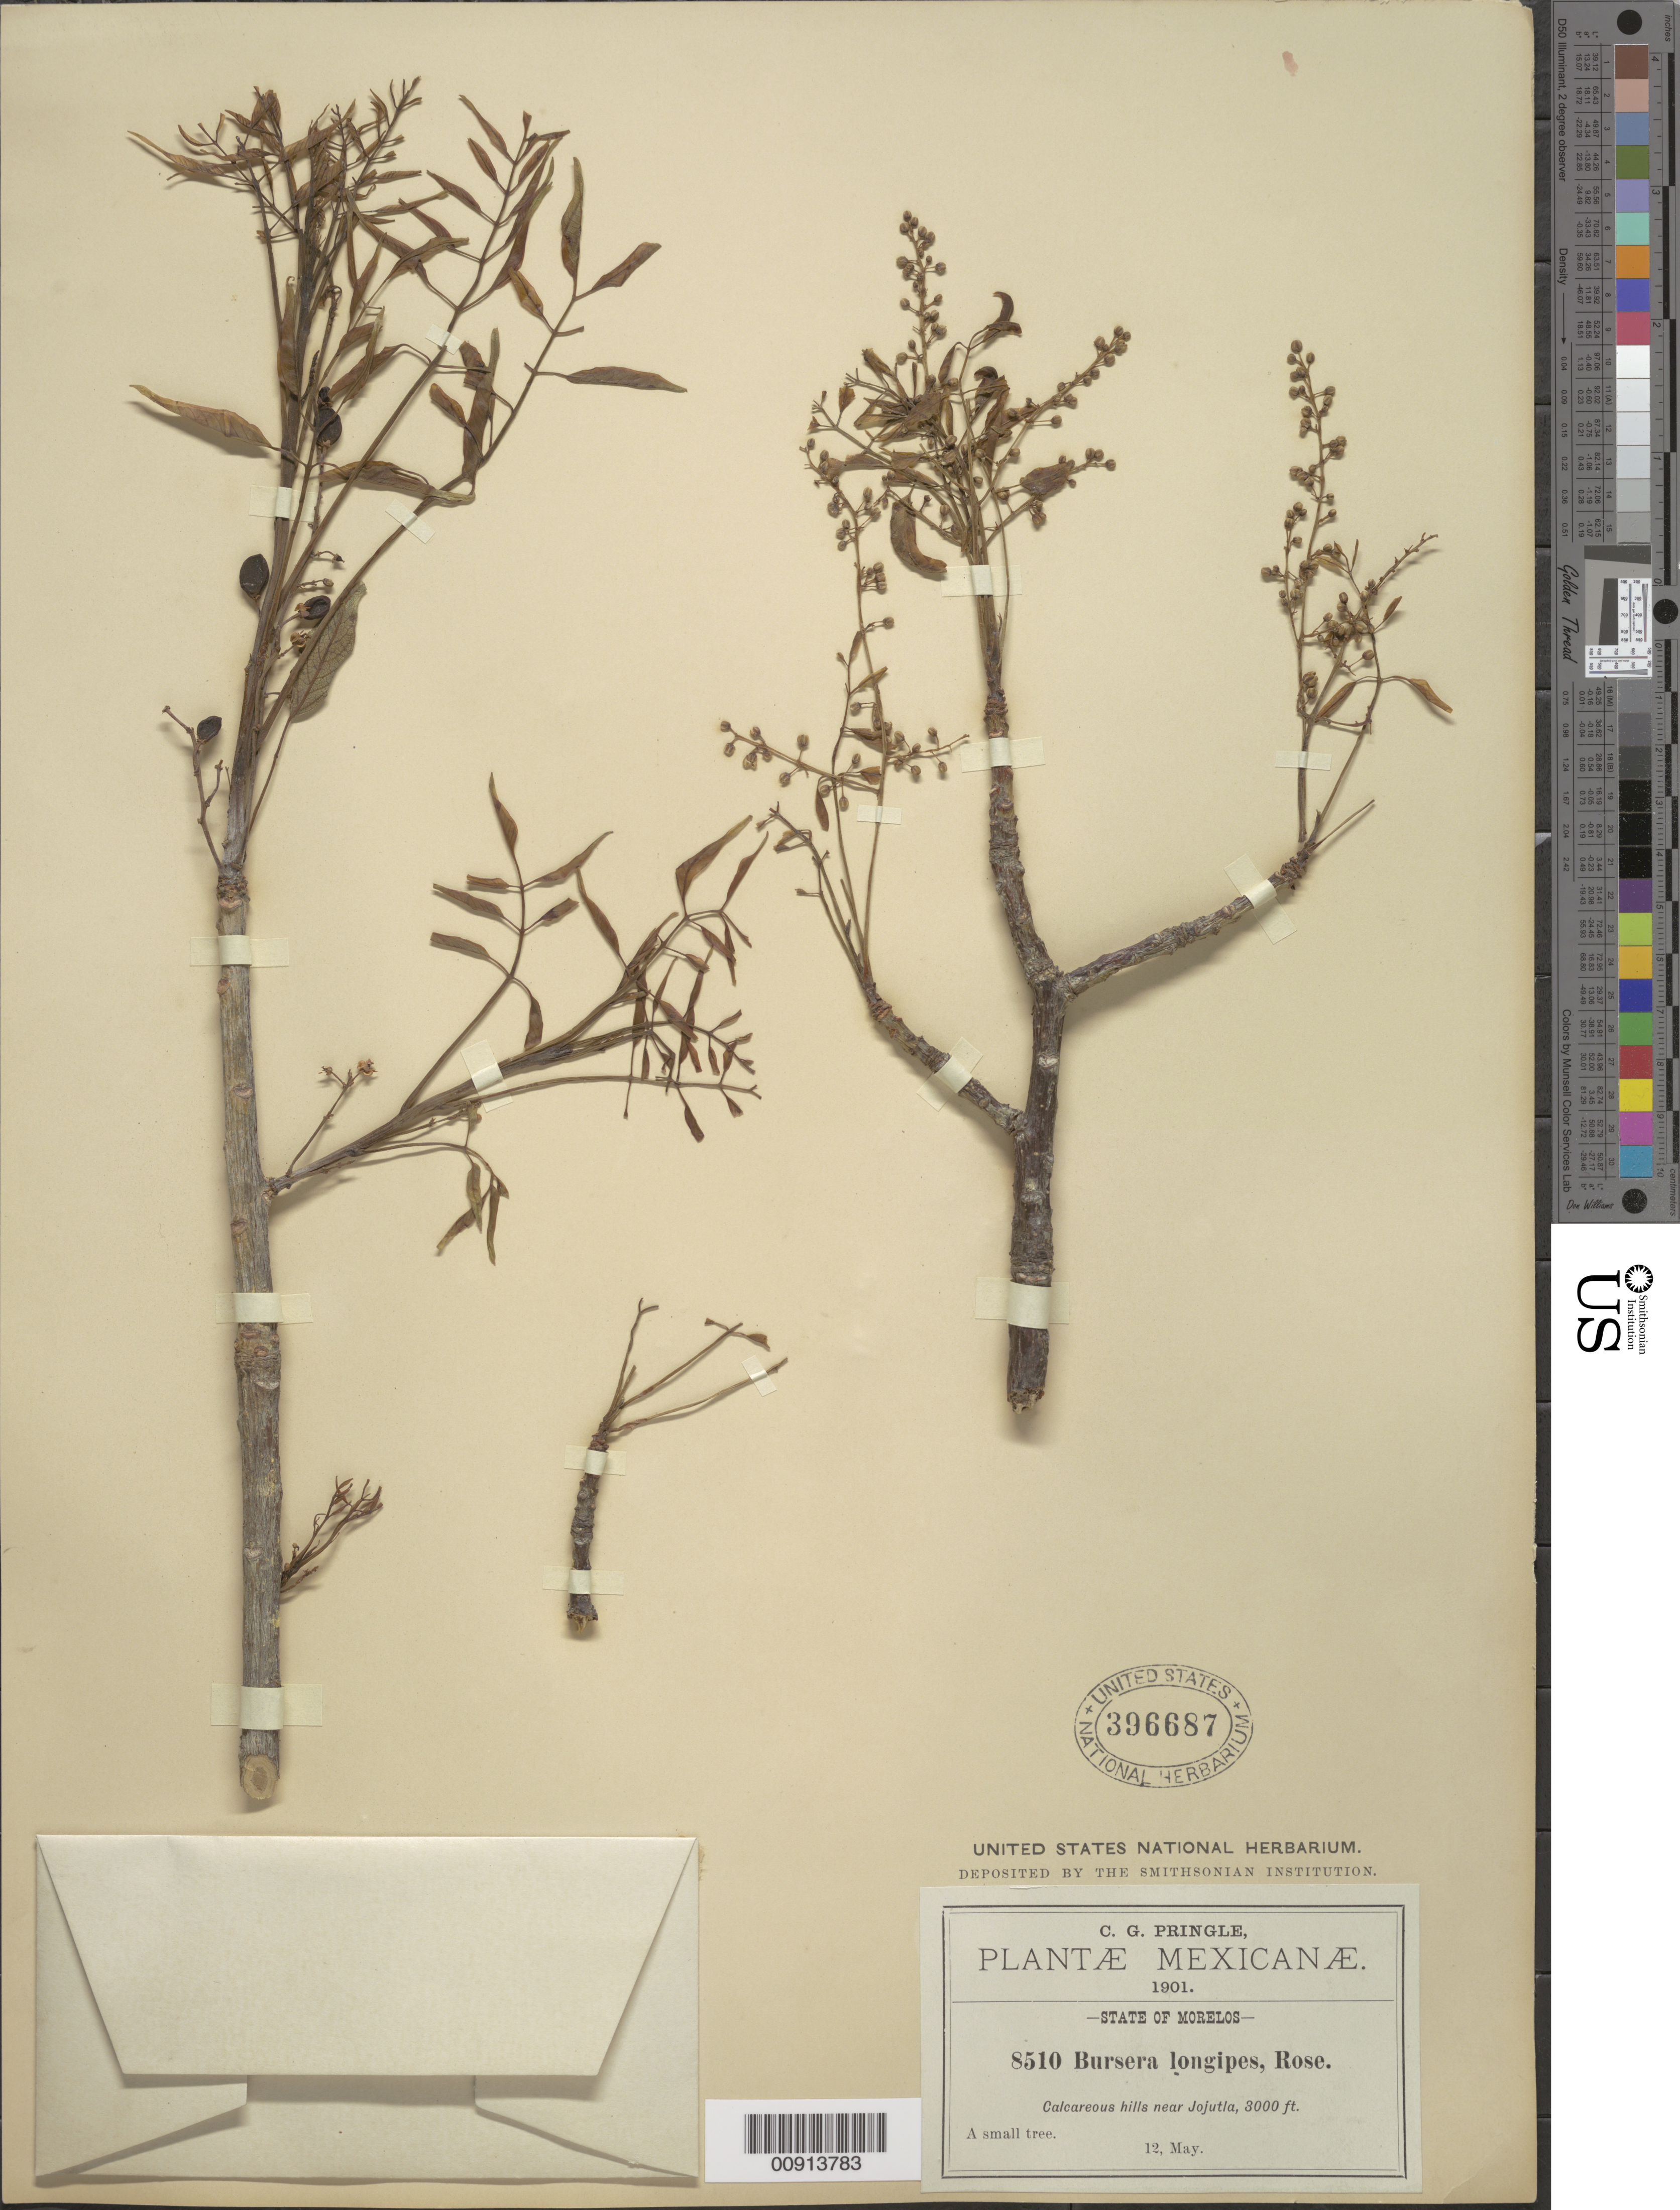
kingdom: Plantae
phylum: Tracheophyta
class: Magnoliopsida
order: Sapindales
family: Burseraceae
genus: Bursera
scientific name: Bursera longipes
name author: (Rose) Standl.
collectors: C. G. Pringle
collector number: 8510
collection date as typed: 12 May 1901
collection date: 1901-05-12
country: Mexico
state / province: Morelos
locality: Near Jojutla, Morelos.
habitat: Calcareous hills.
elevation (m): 914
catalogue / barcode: US 396687